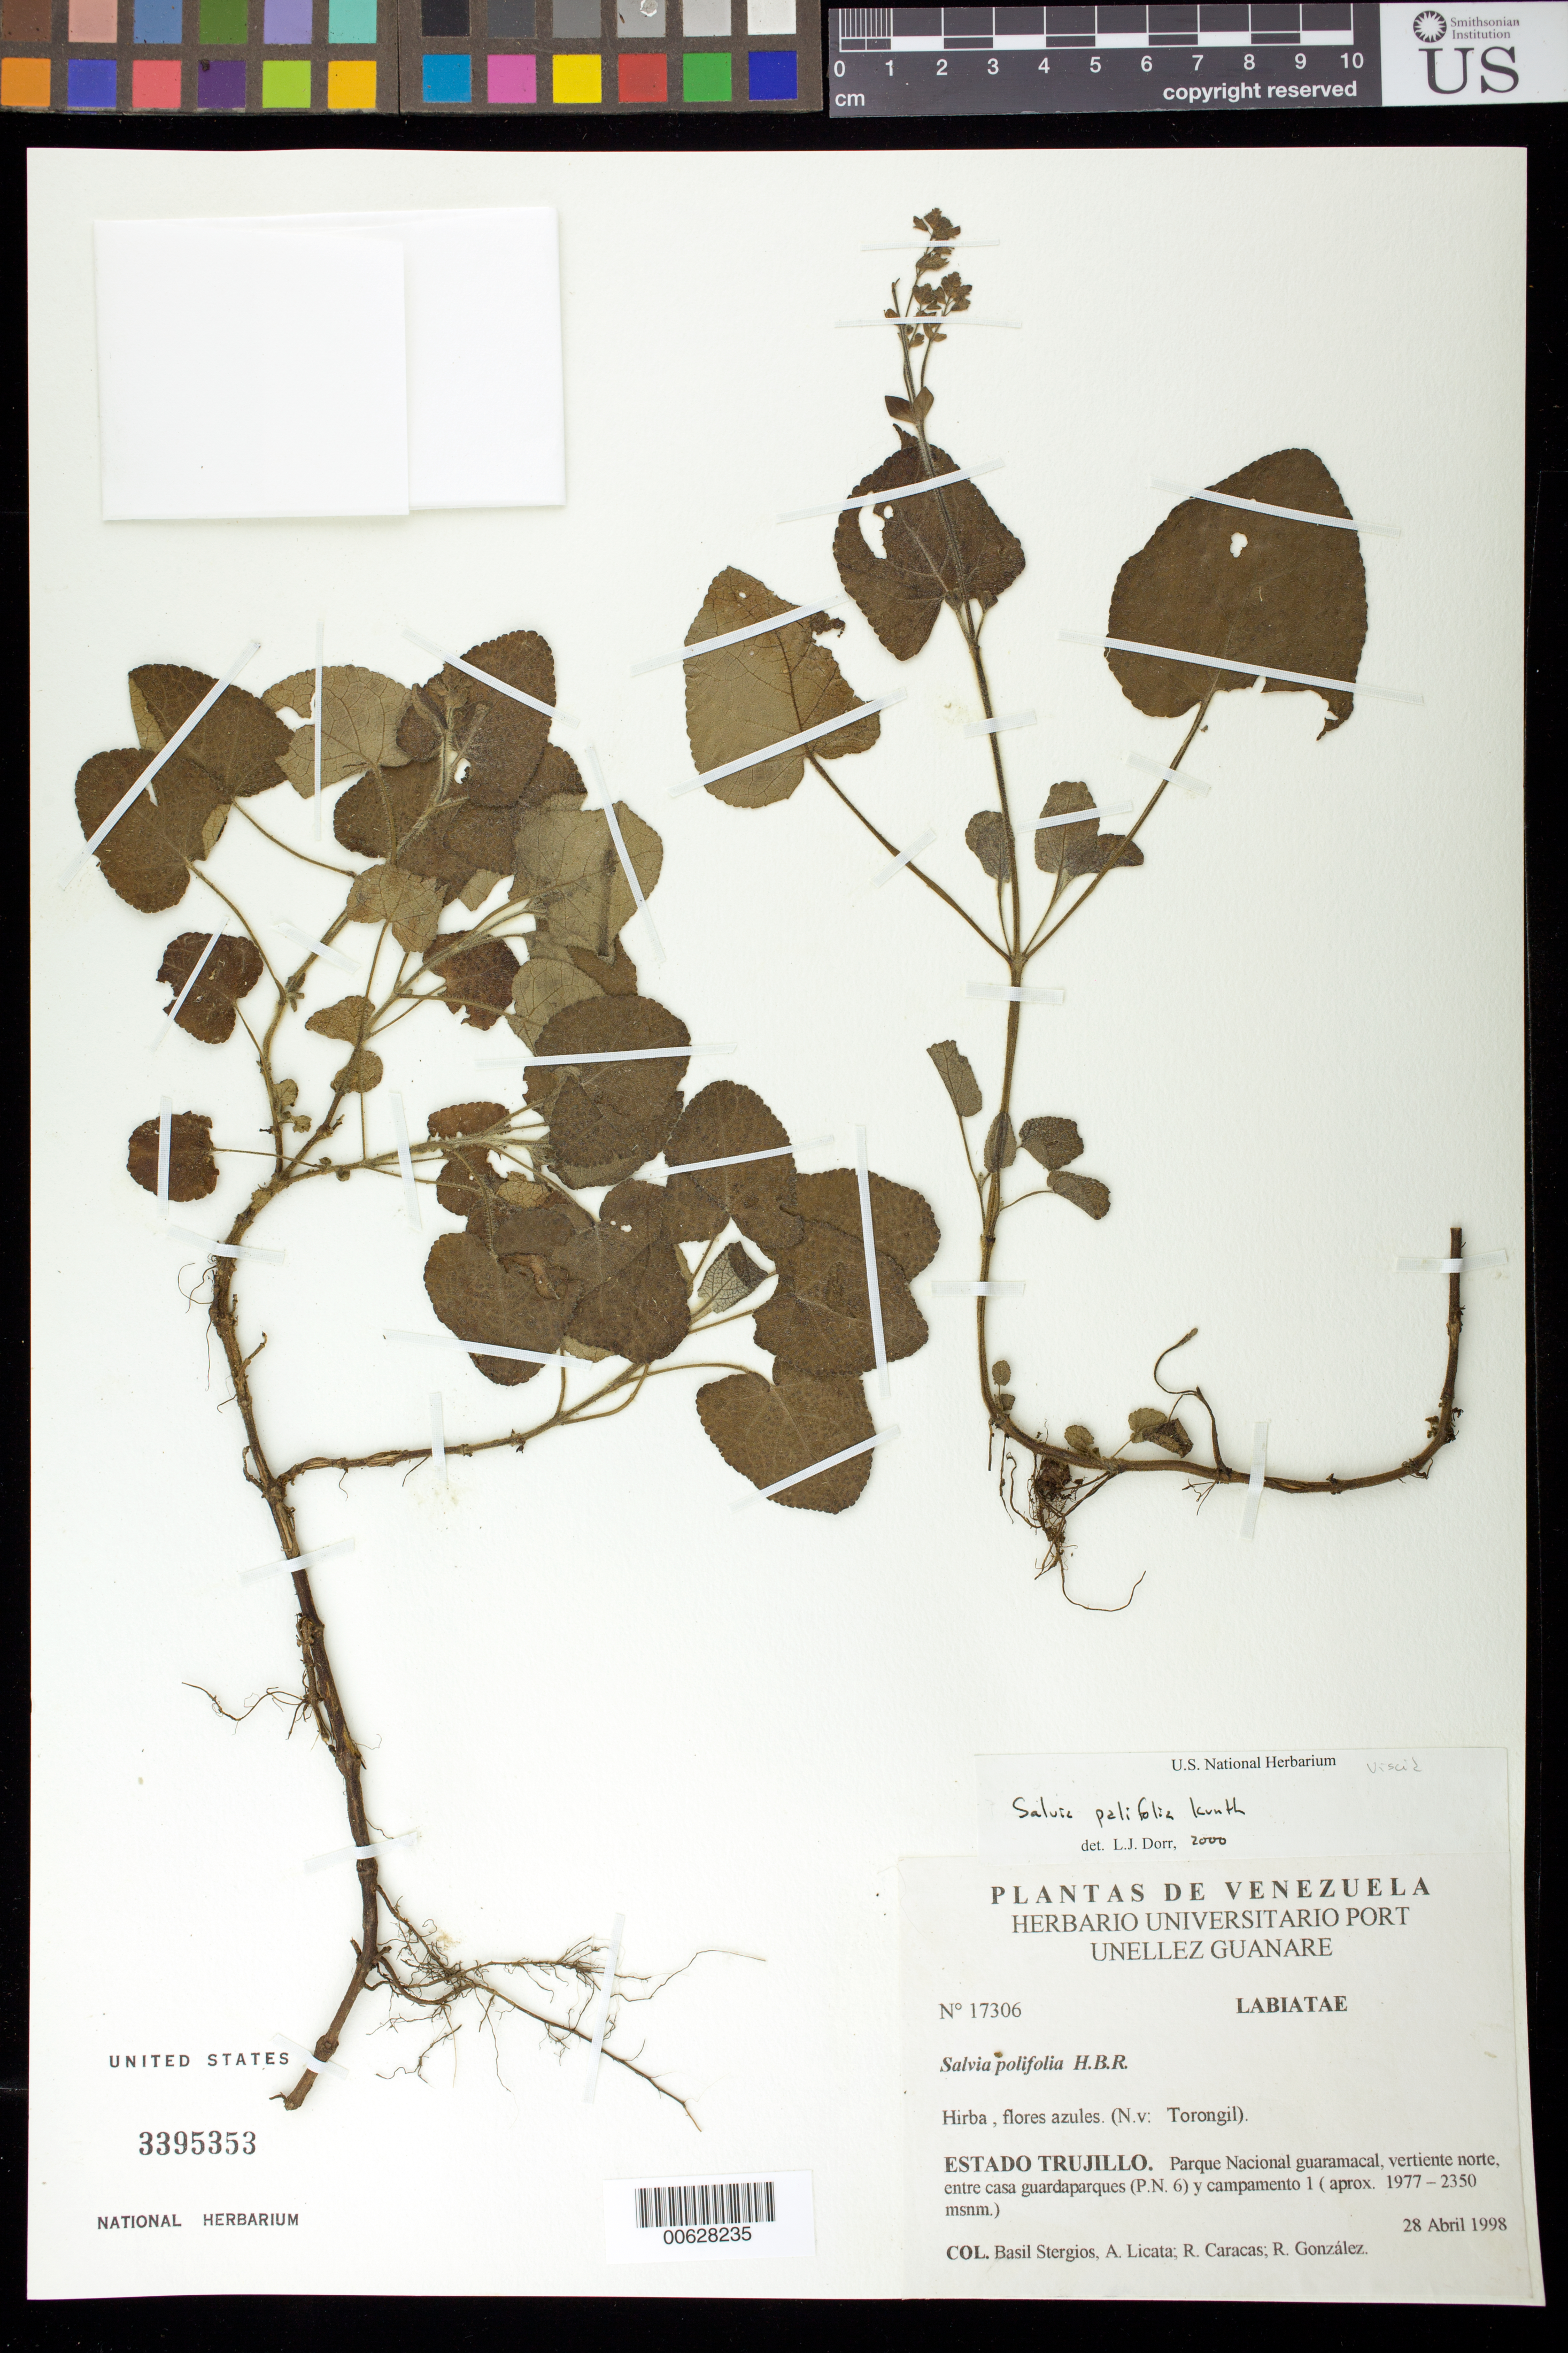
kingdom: Plantae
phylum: Tracheophyta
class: Magnoliopsida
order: Lamiales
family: Lamiaceae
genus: Salvia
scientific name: Salvia palifolia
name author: Kunth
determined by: Dorr, L. J., (BOT), Smithsonian Institution - National Museum of Natural History (UNITED STATES)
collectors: B. G. Stergios, A. Licata, R. Caracas & R. González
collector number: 17306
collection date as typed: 28 Apr 1998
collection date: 1998-04-28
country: Venezuela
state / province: Trujillo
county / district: Boconó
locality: Parque Nacional Guaramacal, vertiente N, entre casa guardaparques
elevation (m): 1977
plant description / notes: Common name: Torongil; NY, PORT, US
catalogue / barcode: US 3395353